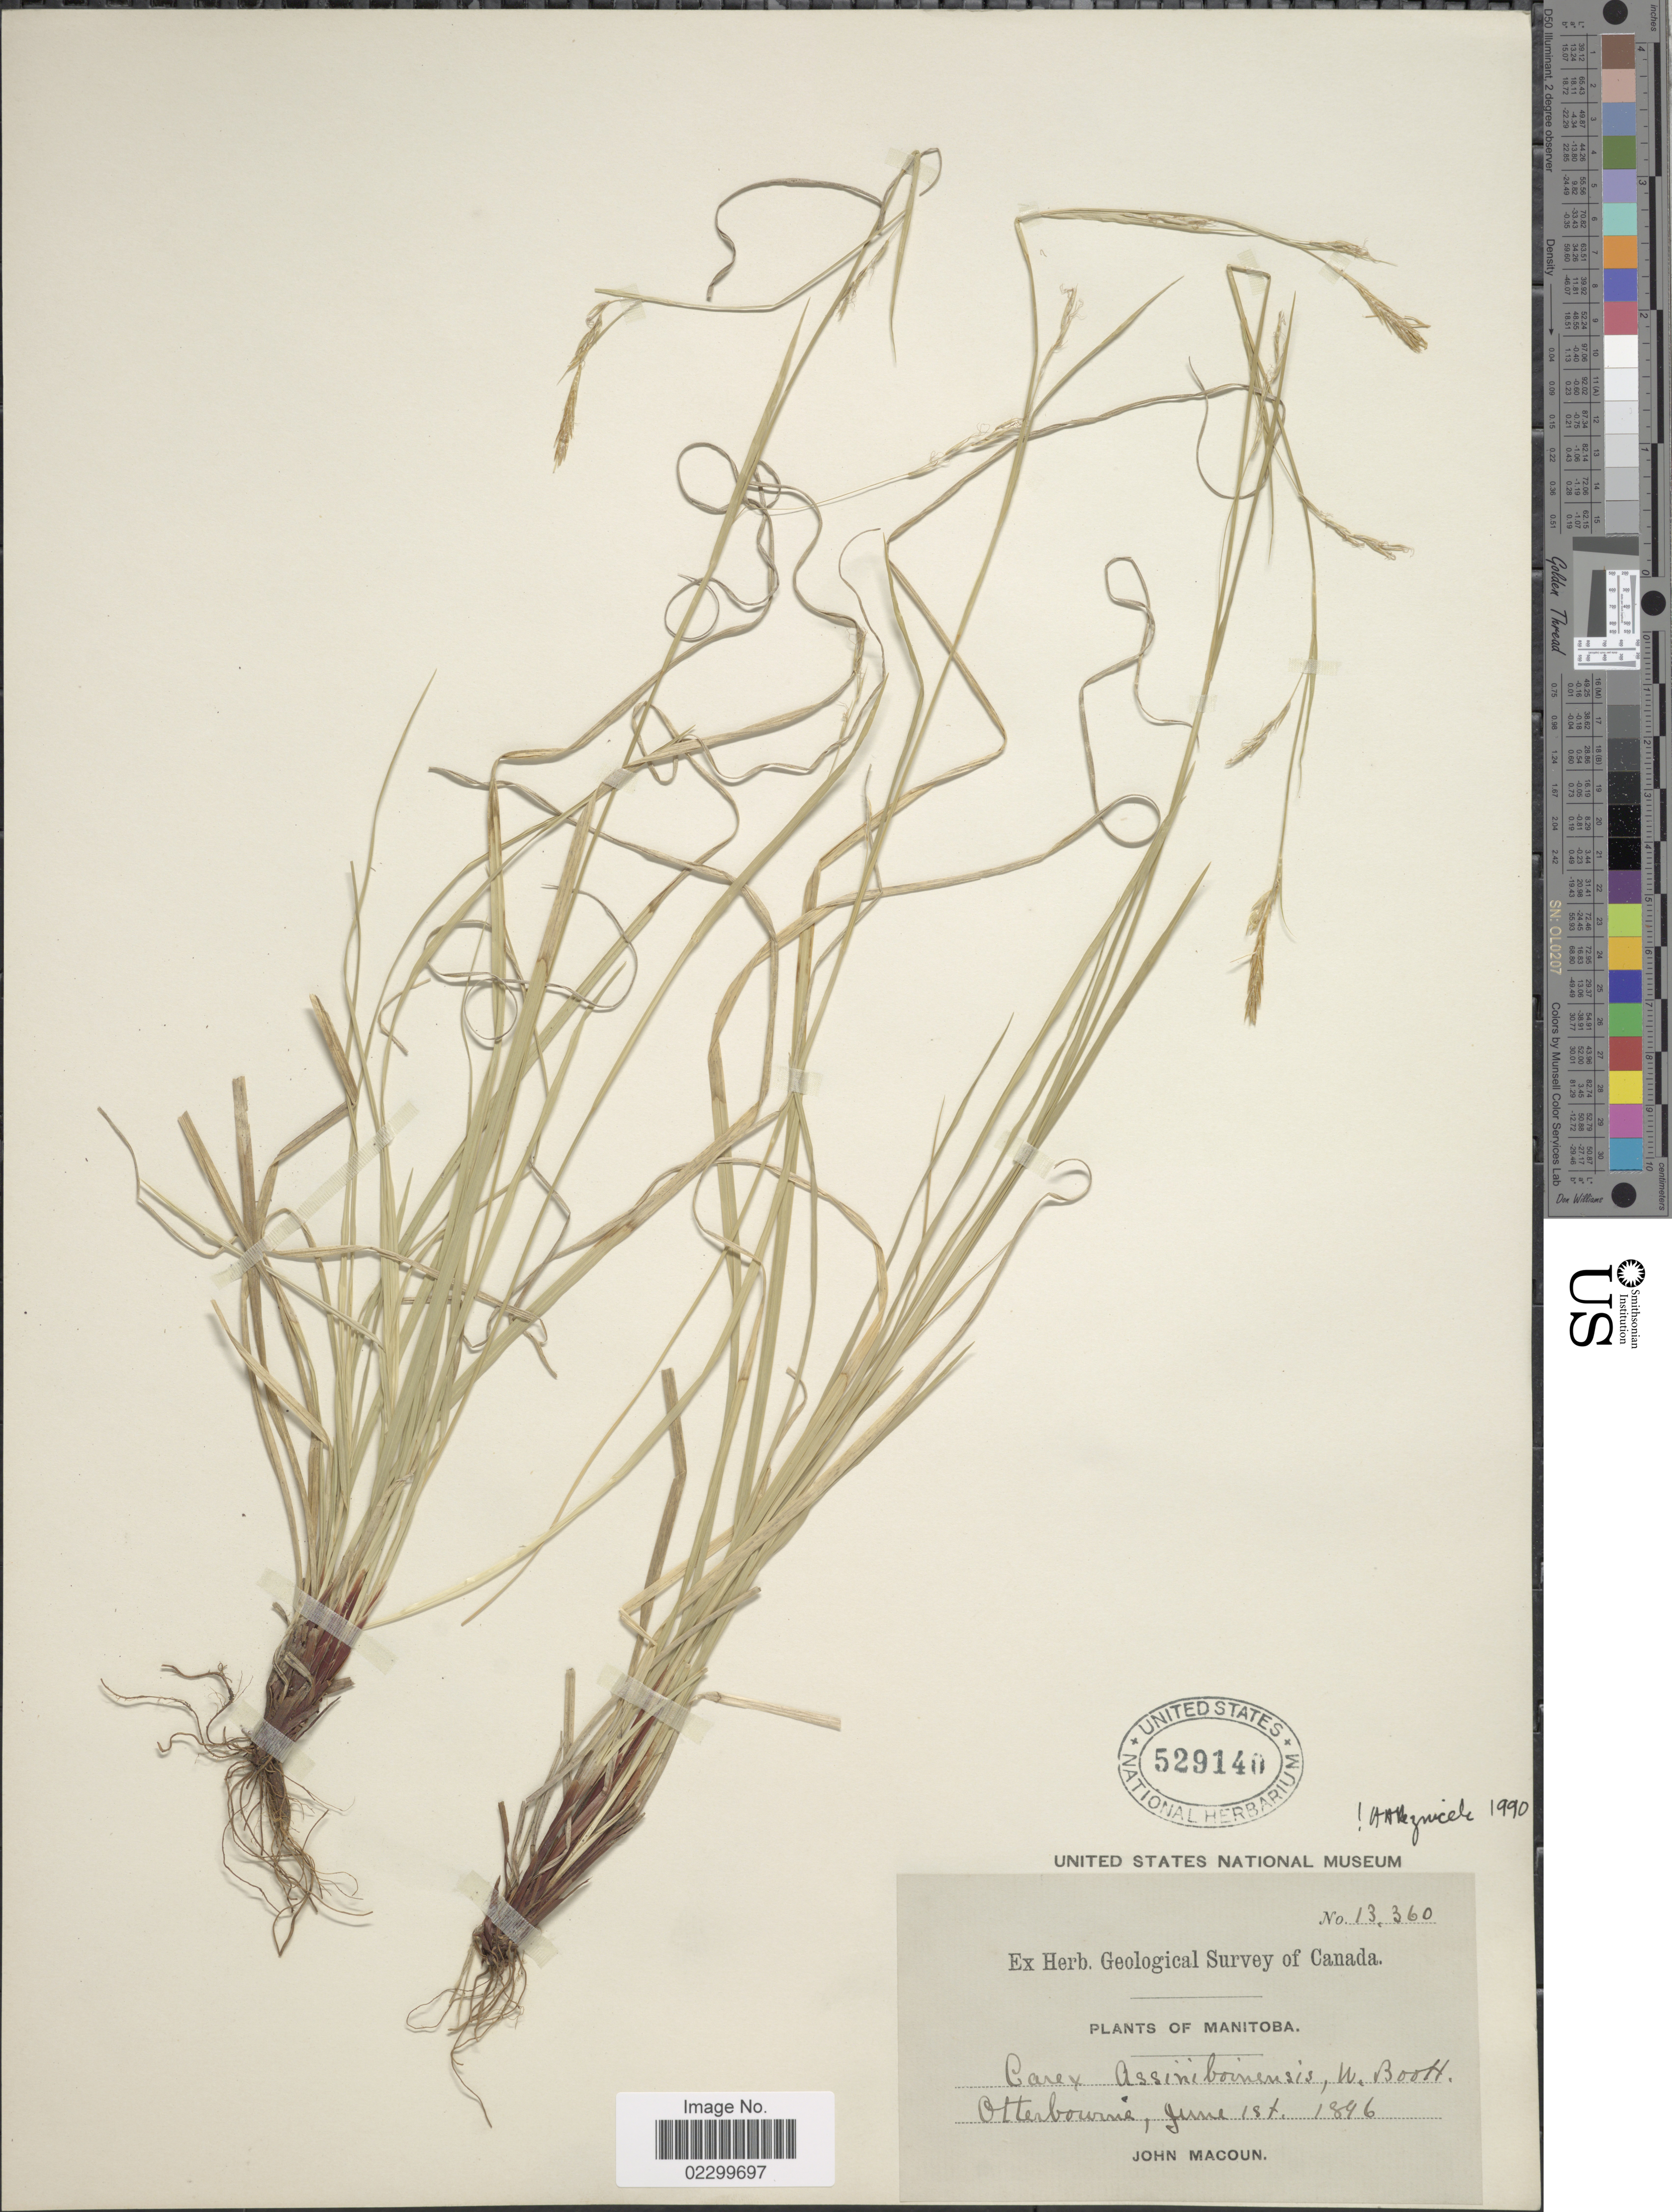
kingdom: Plantae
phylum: Tracheophyta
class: Liliopsida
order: Poales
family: Cyperaceae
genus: Carex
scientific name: Carex assiniboinensis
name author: W. Boott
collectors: J. Macoun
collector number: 13360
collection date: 1896-06-01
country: Canada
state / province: Manitoba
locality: Otterbourne.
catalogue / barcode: US 529140